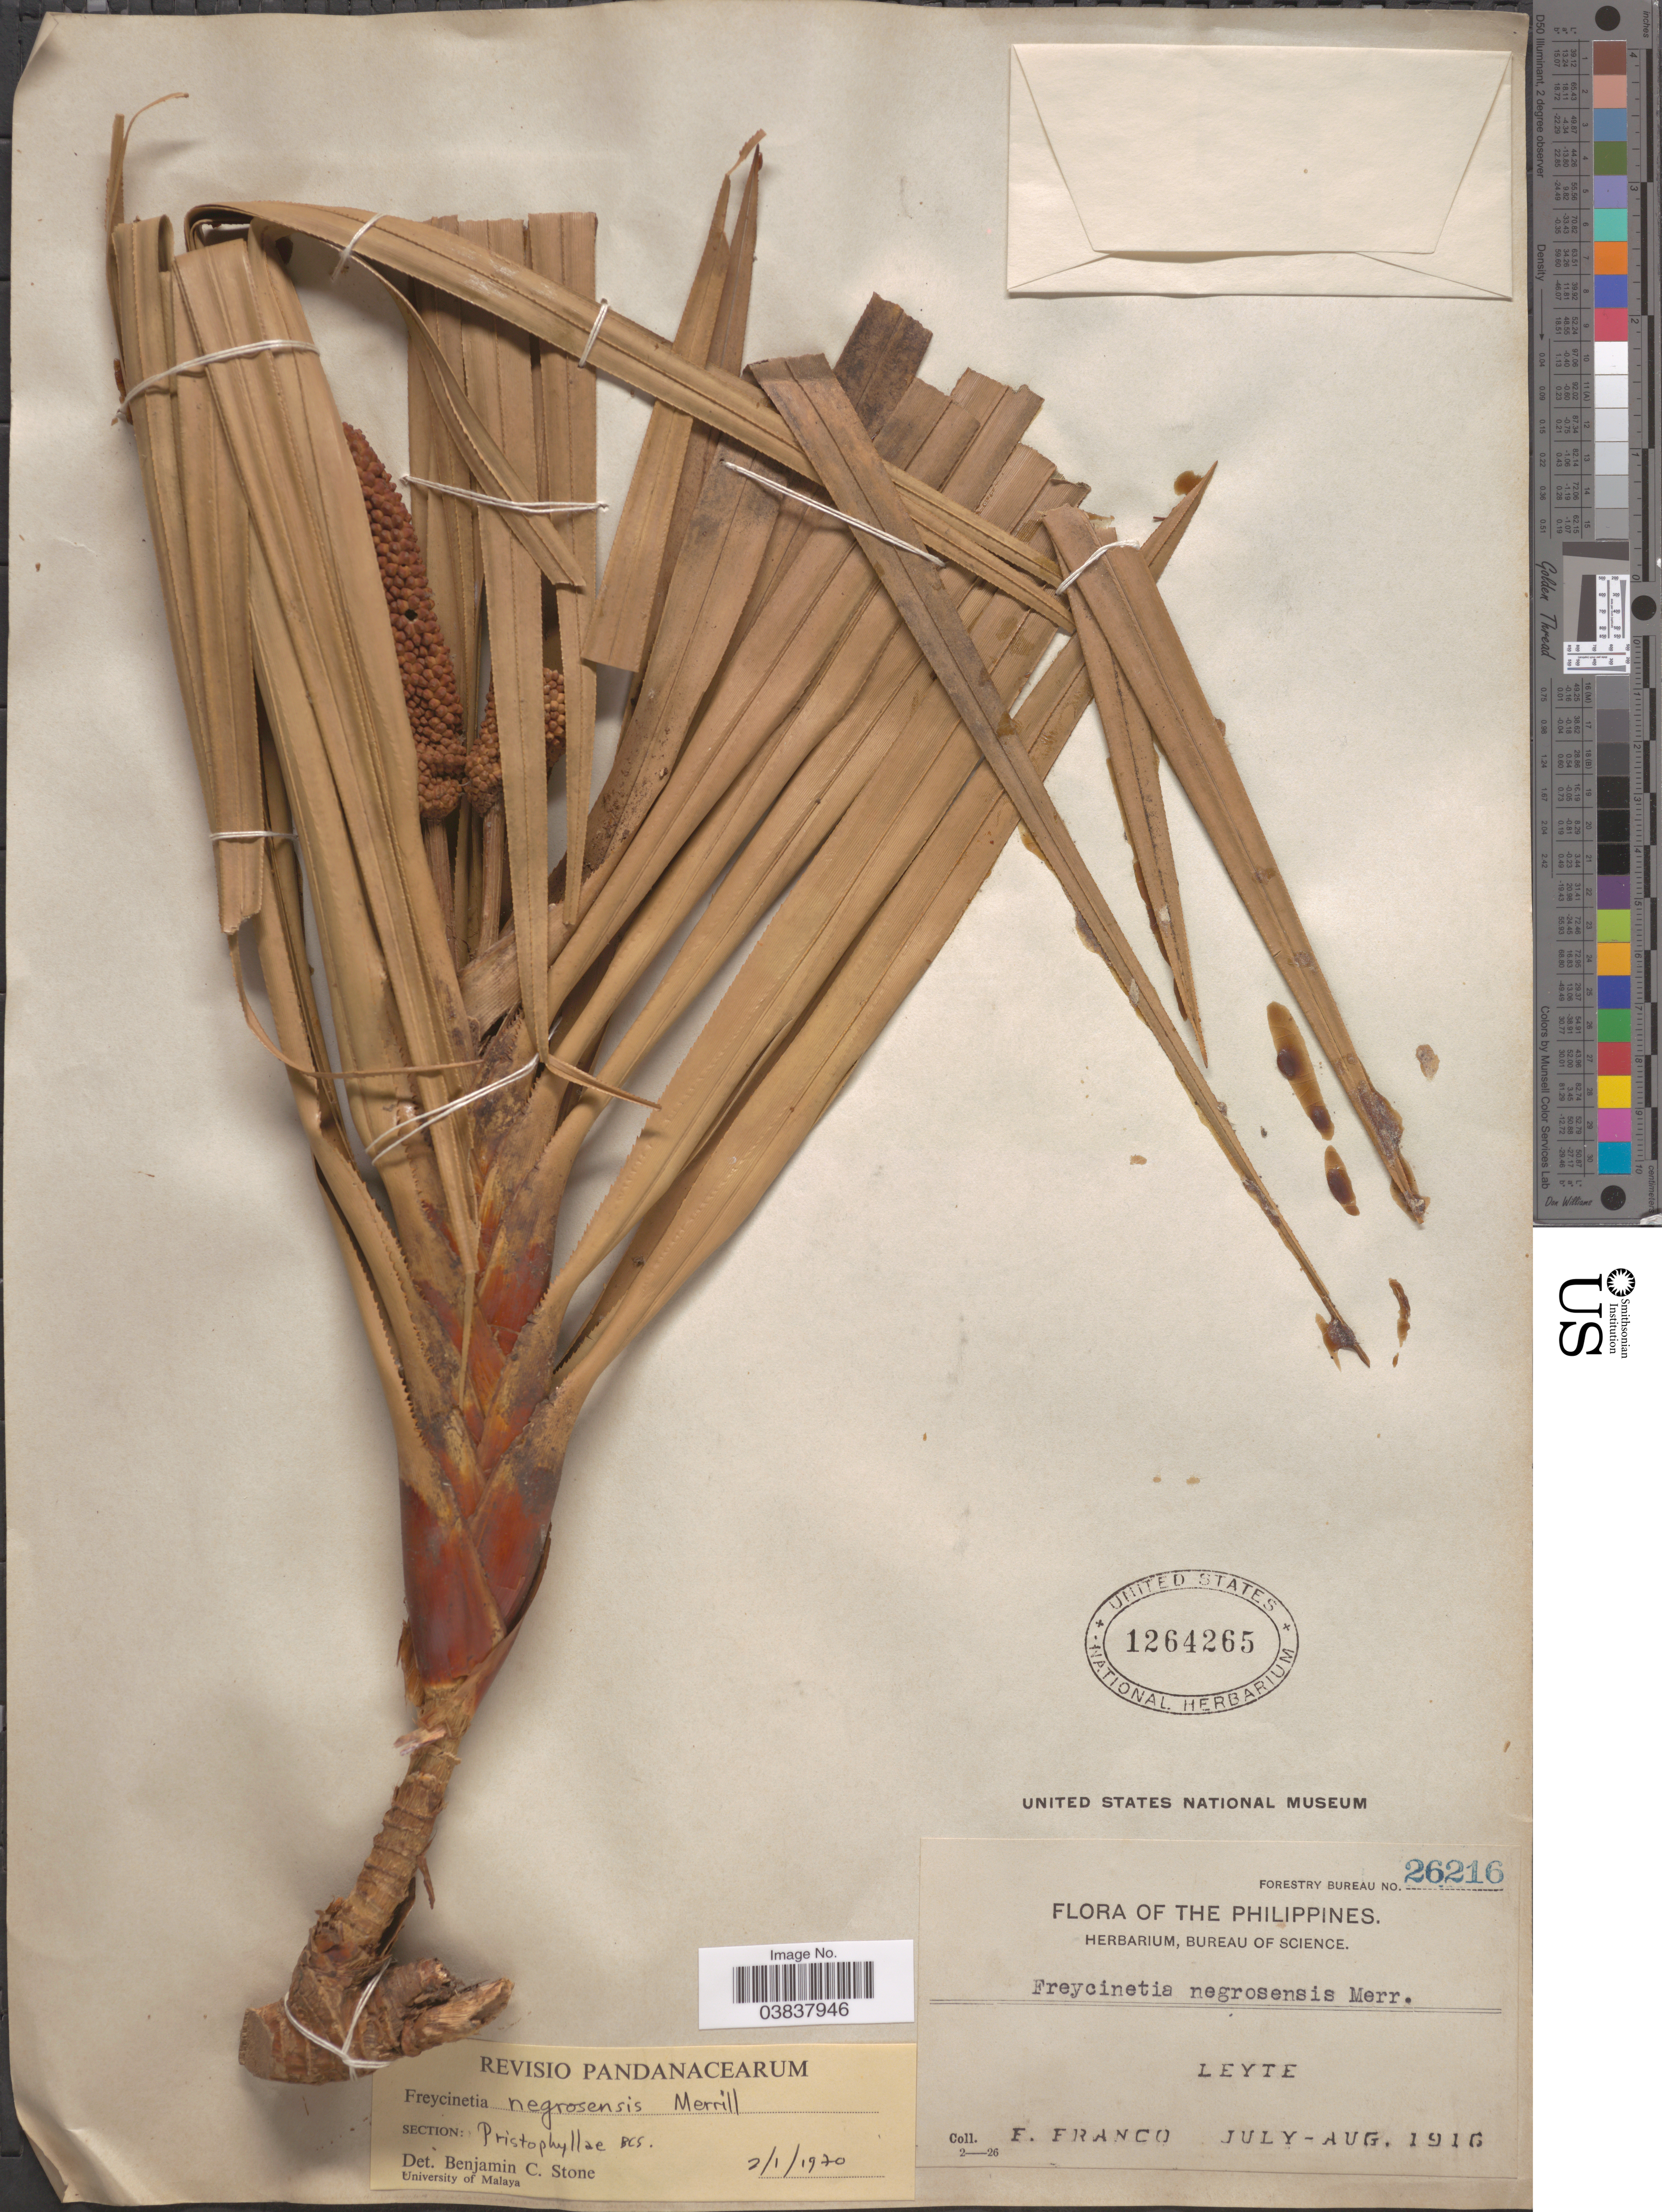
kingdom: Plantae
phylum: Tracheophyta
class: Liliopsida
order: Pandanales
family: Pandanaceae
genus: Freycinetia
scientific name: Freycinetia negrosensis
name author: Merr.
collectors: F. Franco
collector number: Forestry Bureau 26216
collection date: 1916-07/1916-08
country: Philippines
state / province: Eastern Visayas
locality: Leyte.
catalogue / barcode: US 1264265